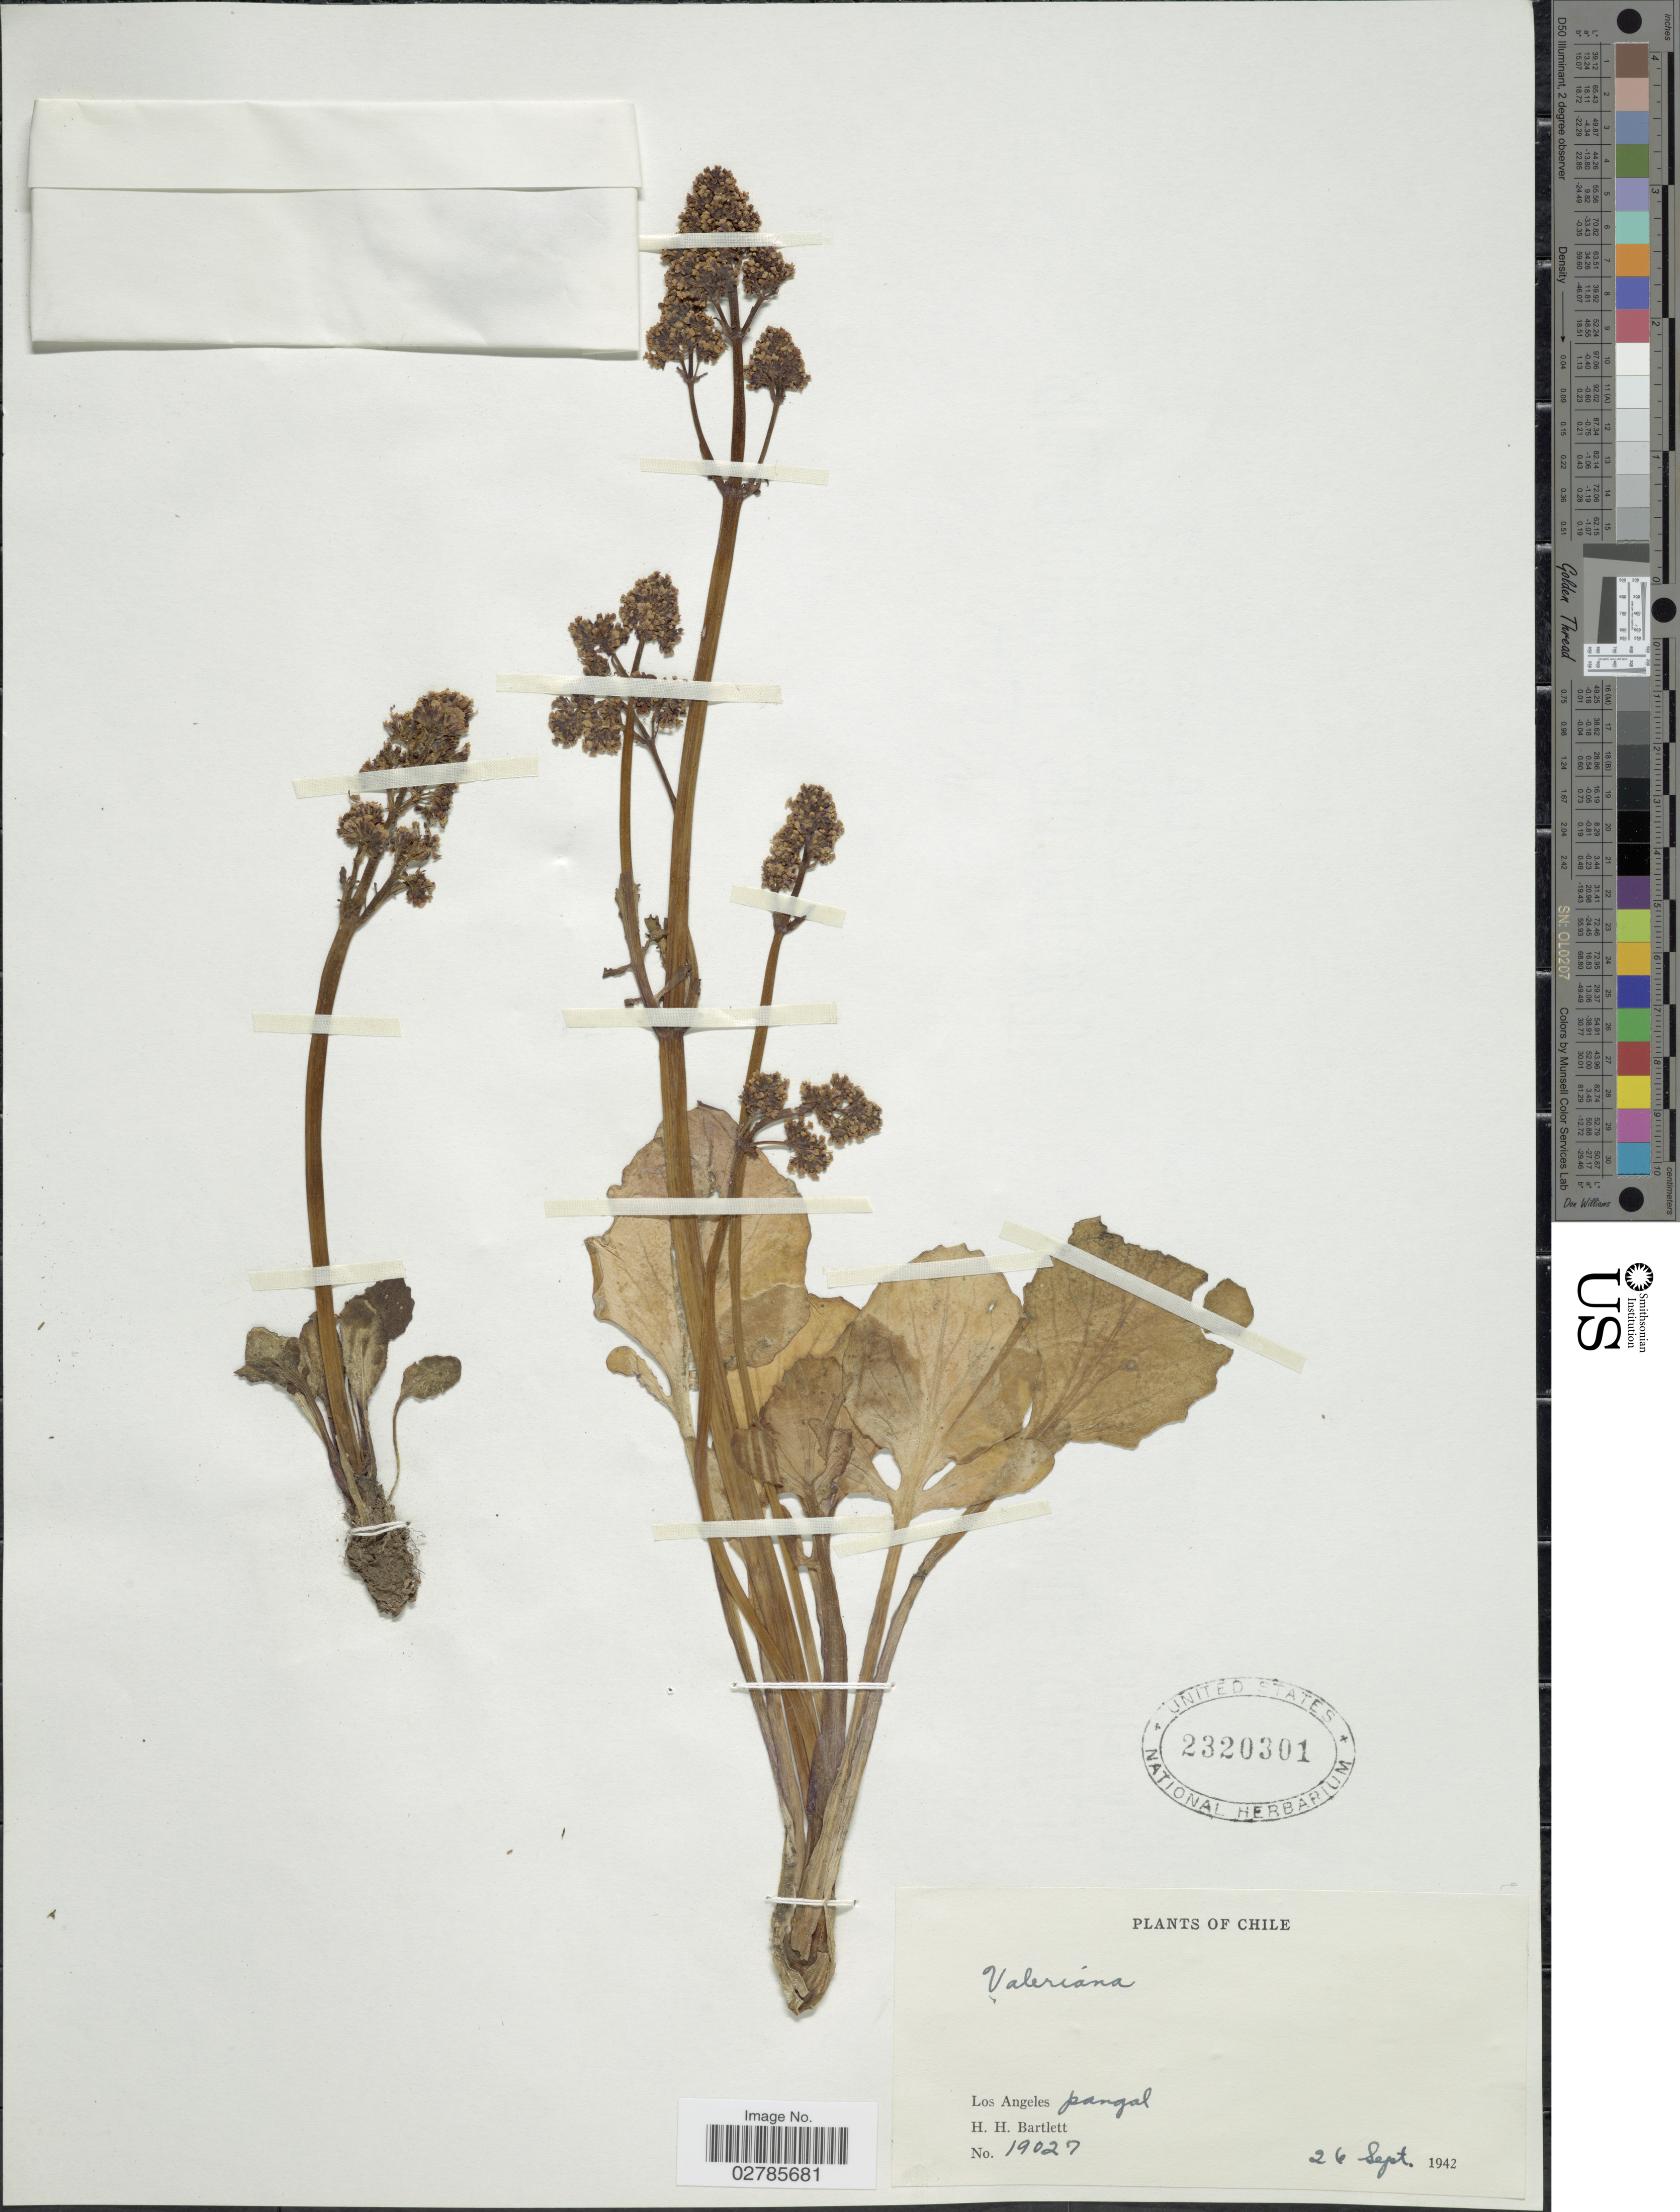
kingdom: Plantae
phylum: Tracheophyta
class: Magnoliopsida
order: Dipsacales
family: Caprifoliaceae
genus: Valeriana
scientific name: Valeriana sp.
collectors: H. H. Bartlett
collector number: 19027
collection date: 1942-09-26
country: Chile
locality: Los Angeles, pangal.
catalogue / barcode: US 2320301